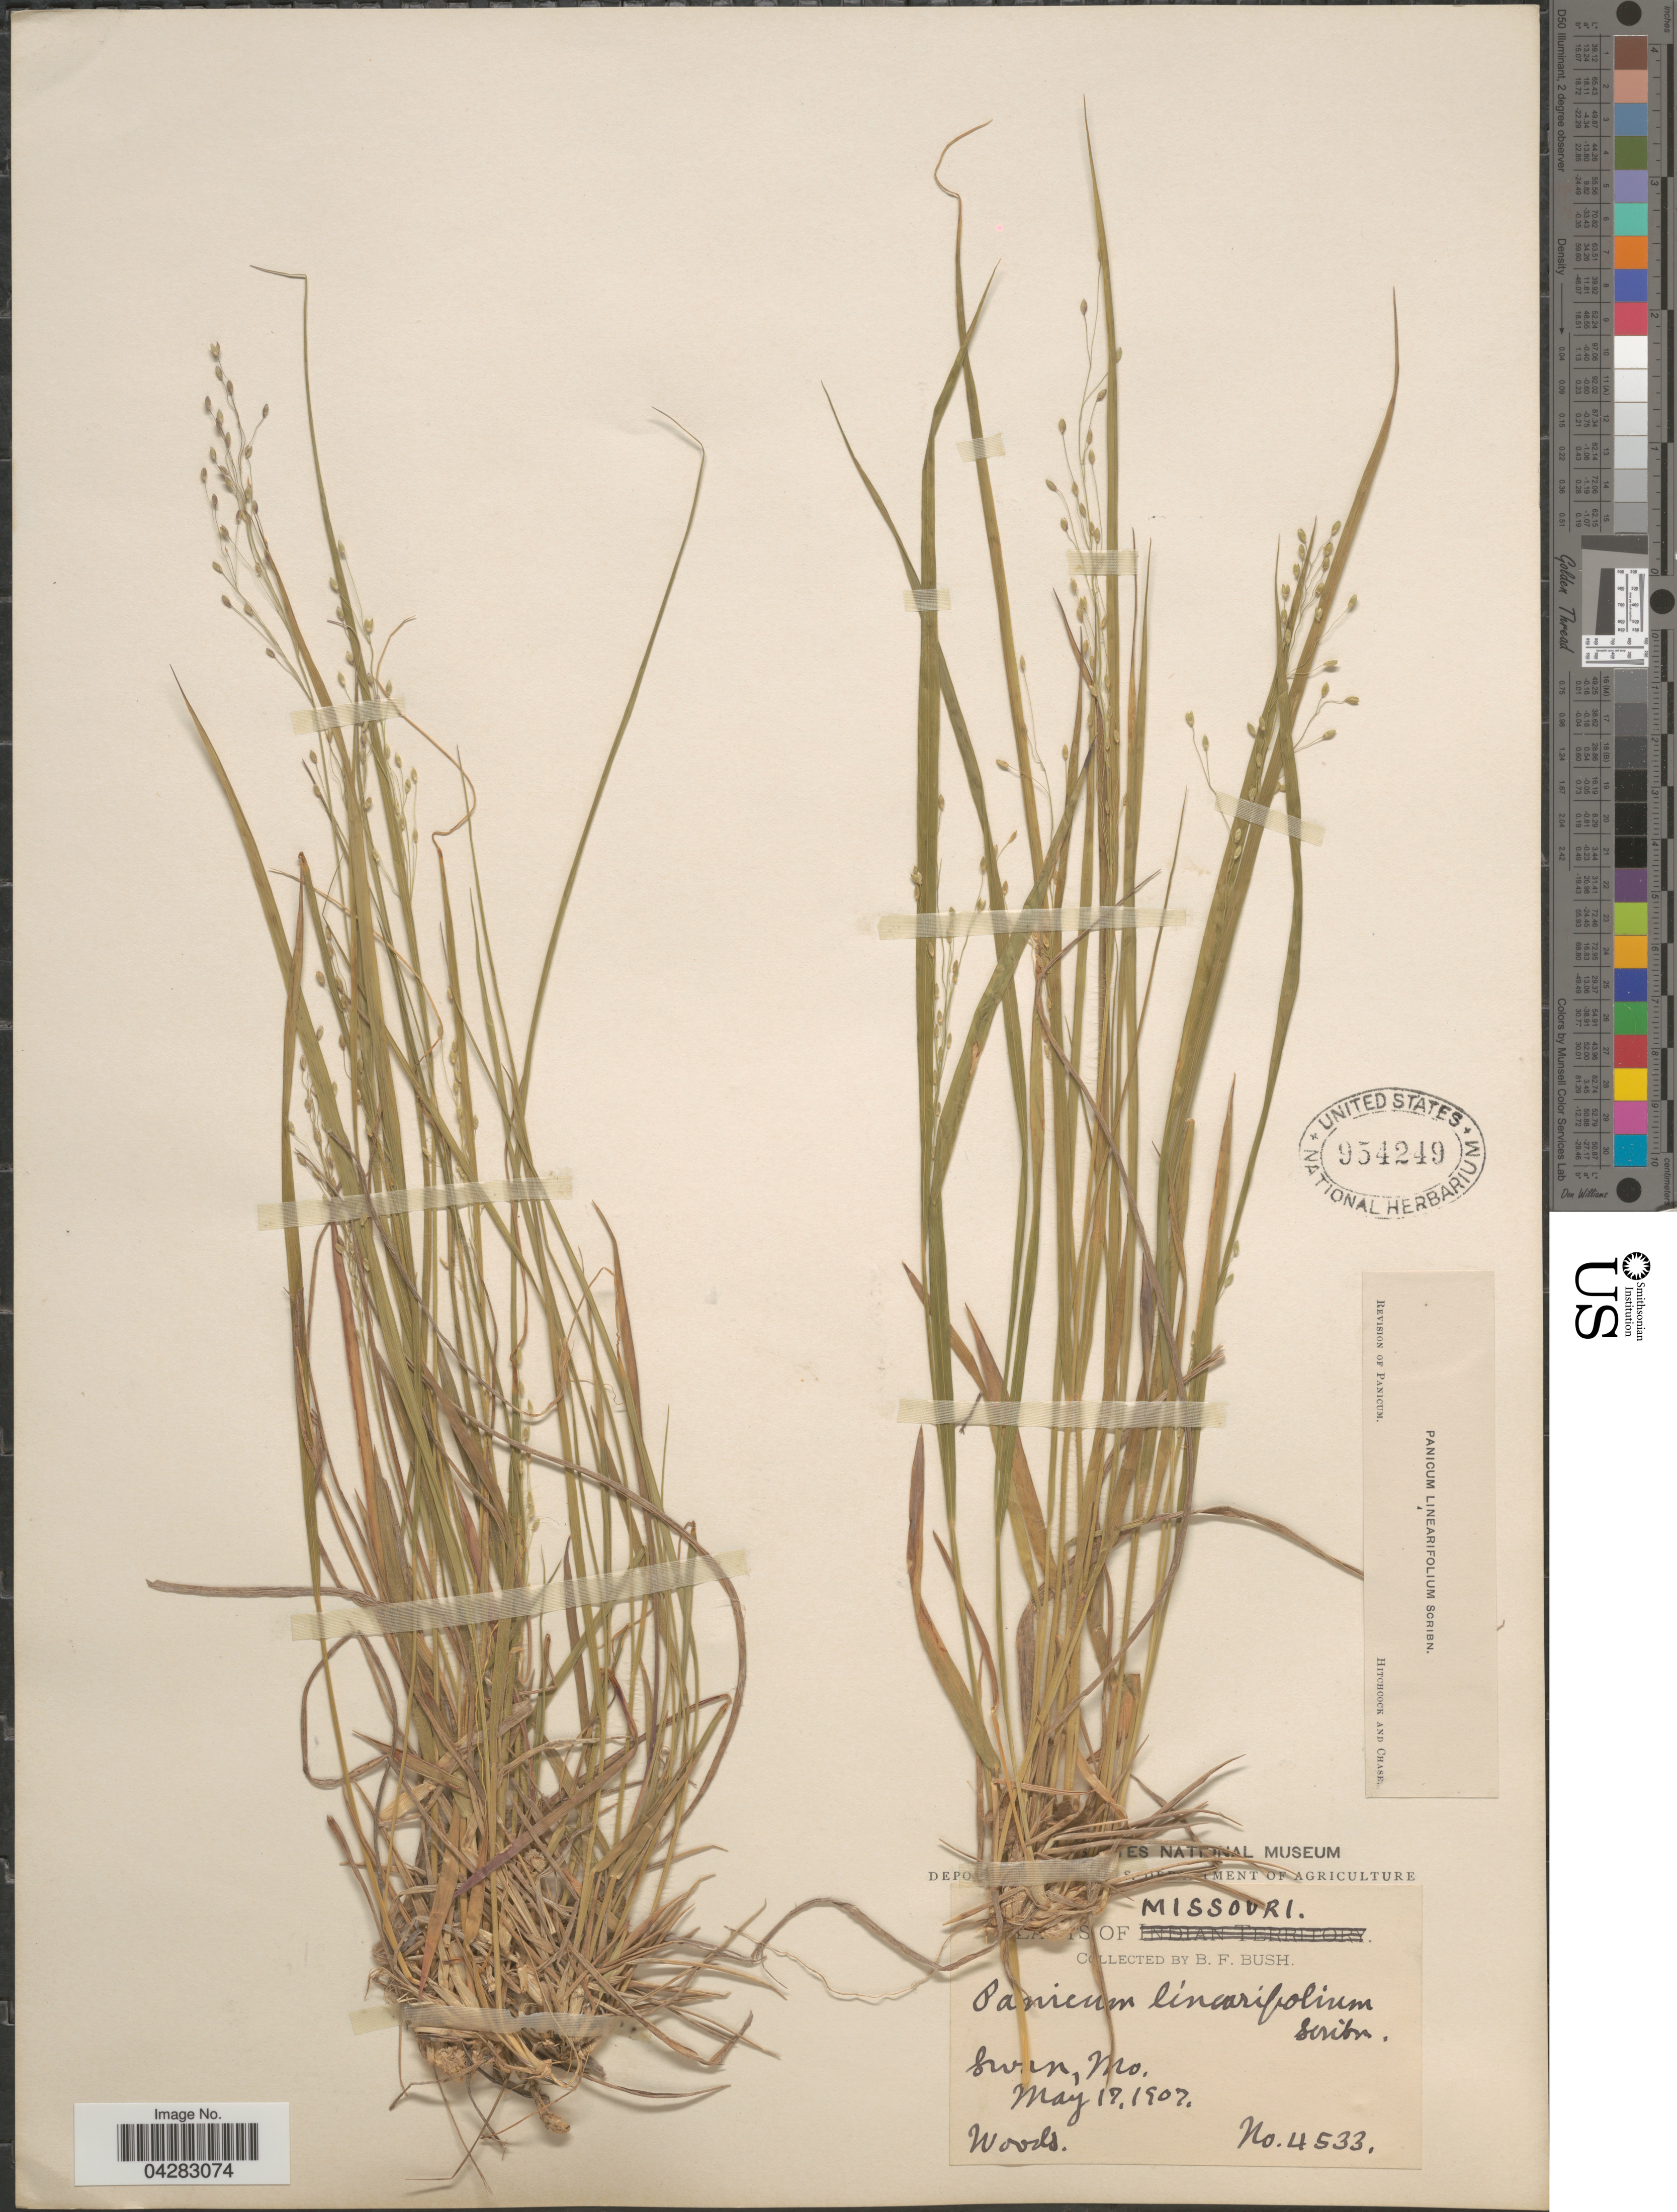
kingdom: Plantae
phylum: Tracheophyta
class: Liliopsida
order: Poales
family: Poaceae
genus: Dichanthelium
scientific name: Dichanthelium linearifolium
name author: (Scribn.) Gould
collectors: B. F. Bush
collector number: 4533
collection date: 1907-05-17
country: United States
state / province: Missouri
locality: Swan. Woods.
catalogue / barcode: US 954249